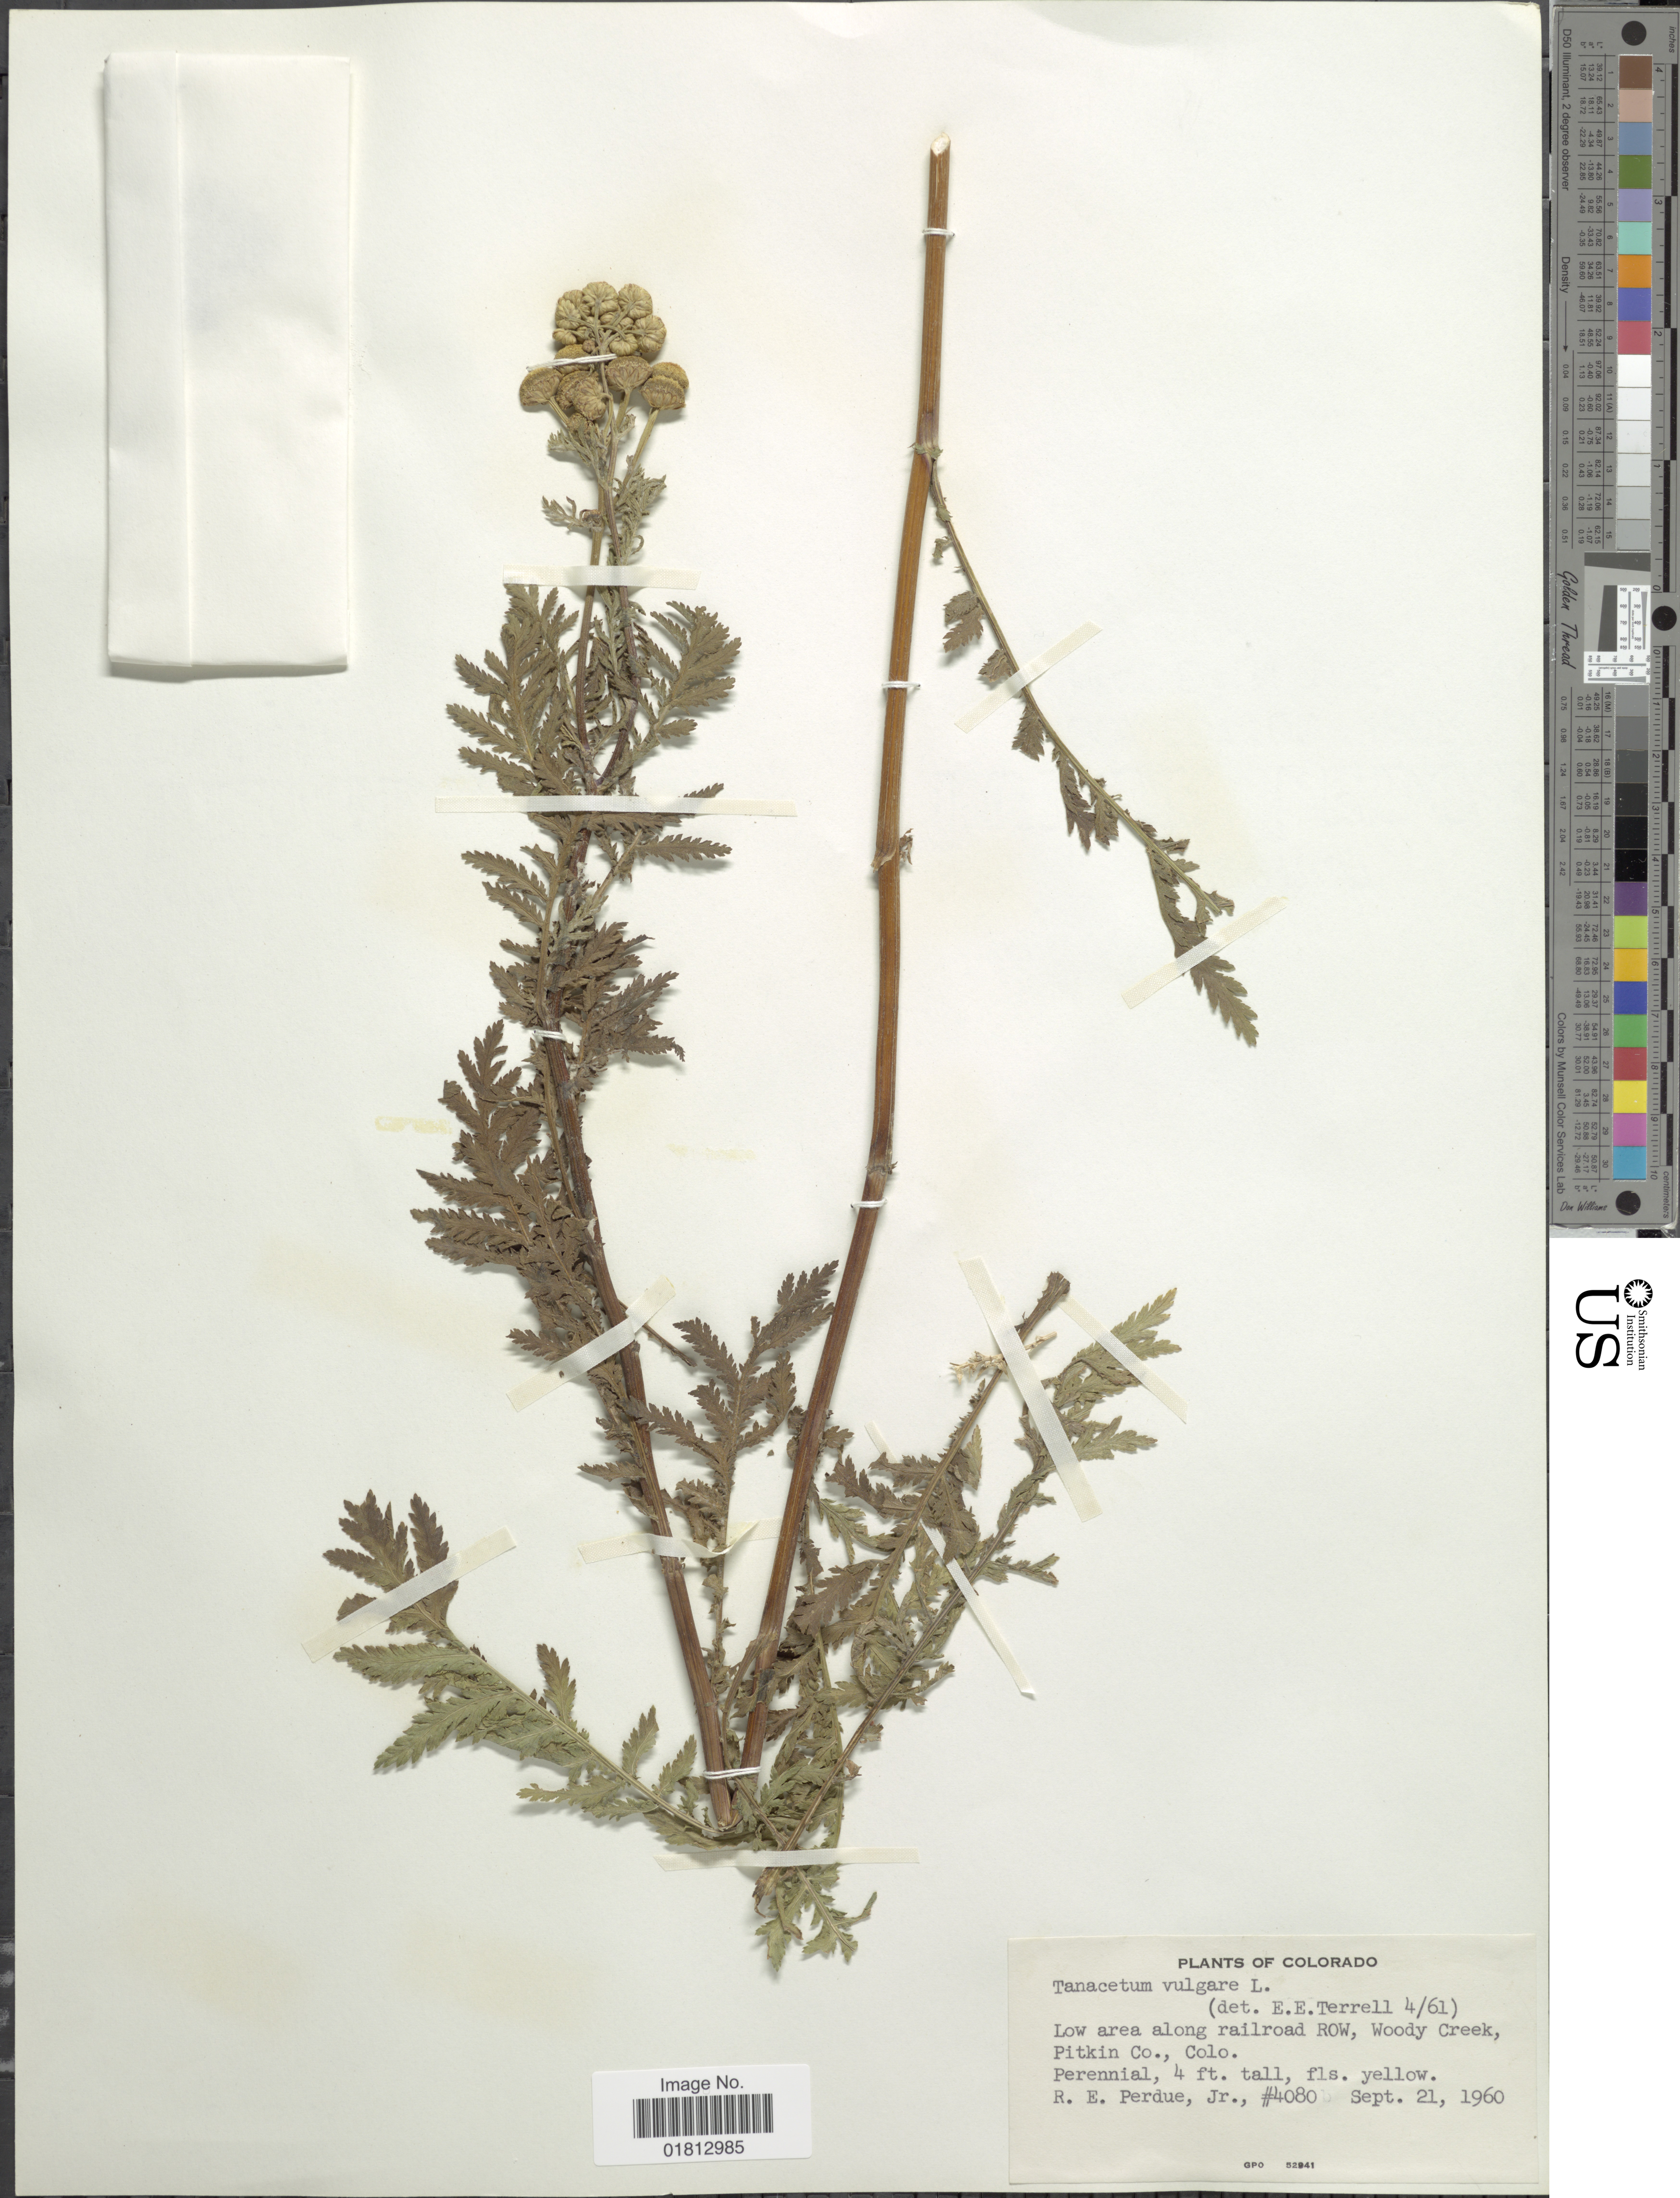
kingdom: Plantae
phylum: Tracheophyta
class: Magnoliopsida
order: Asterales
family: Asteraceae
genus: Tanacetum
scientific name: Tanacetum vulgare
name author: L.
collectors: R. E. Perdue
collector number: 4080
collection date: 1960-09-21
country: United States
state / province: Colorado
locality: Low area along railroad ROW, Woody Creek, Pitkin Co., Colo.